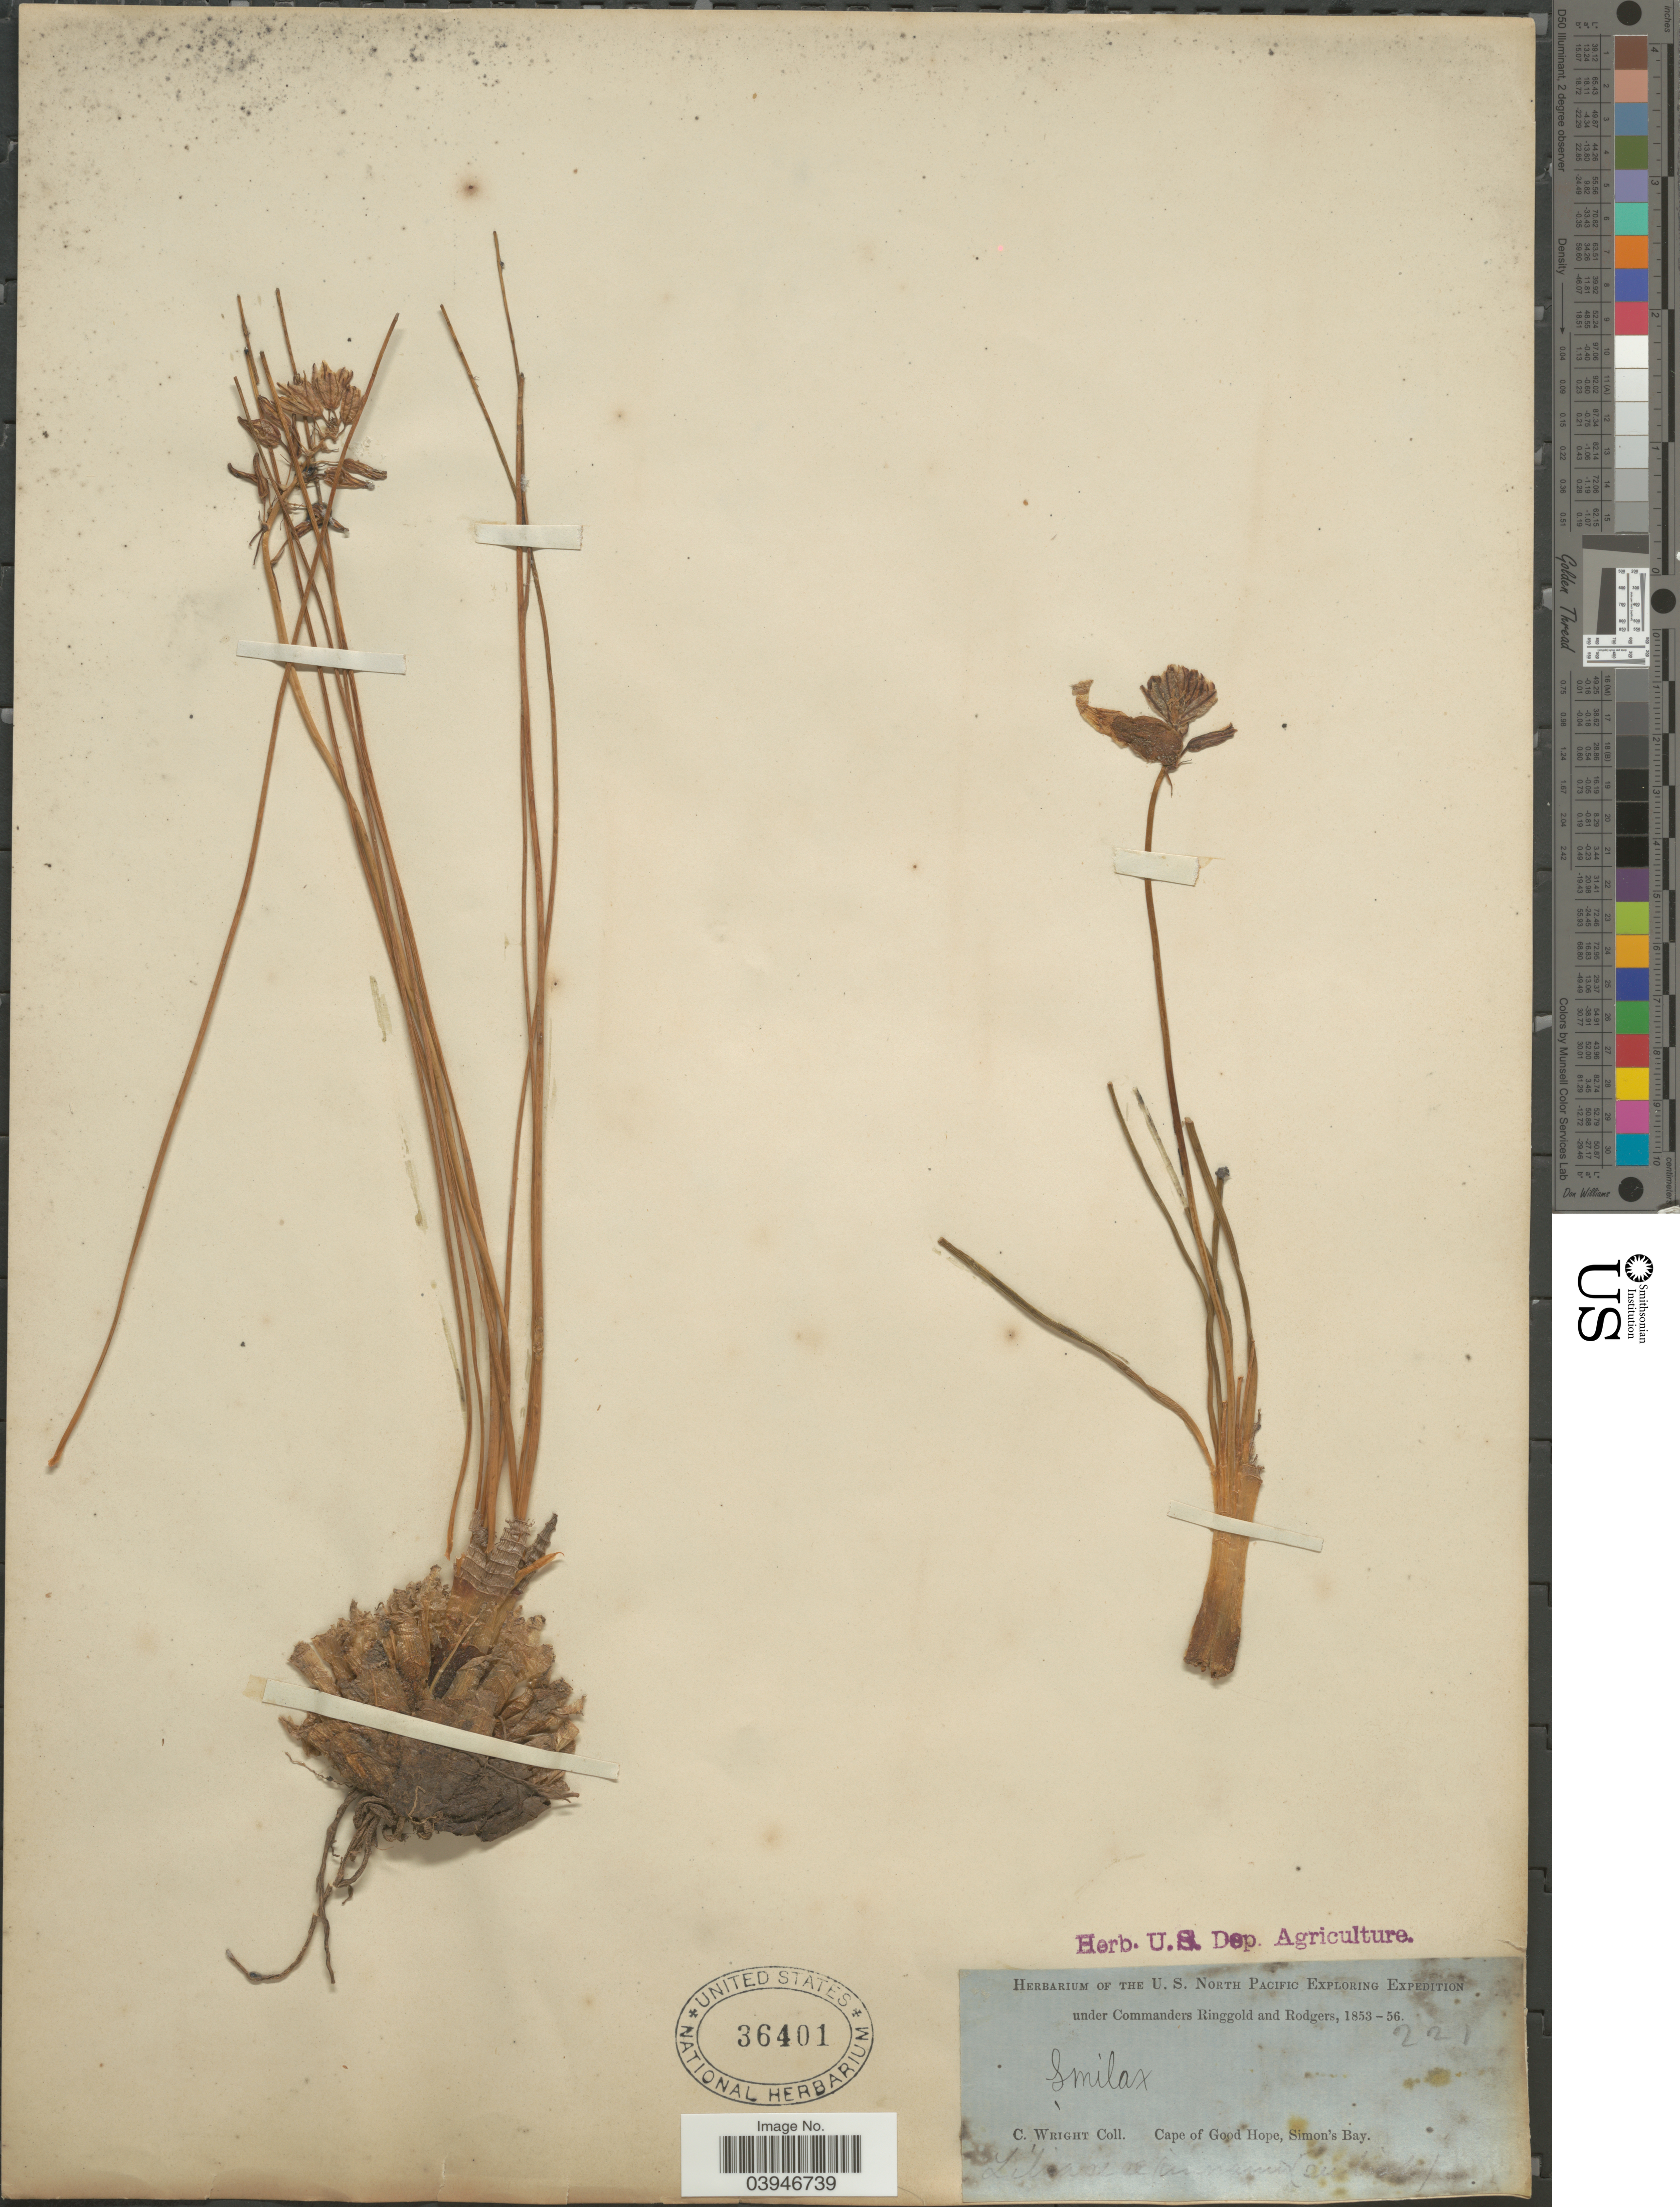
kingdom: Plantae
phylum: Tracheophyta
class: Liliopsida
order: Liliales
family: Liliaceae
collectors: C. Wright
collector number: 221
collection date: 1853/1856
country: South Africa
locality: Cape of Good Hope, Simon's Bay.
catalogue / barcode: US 36401